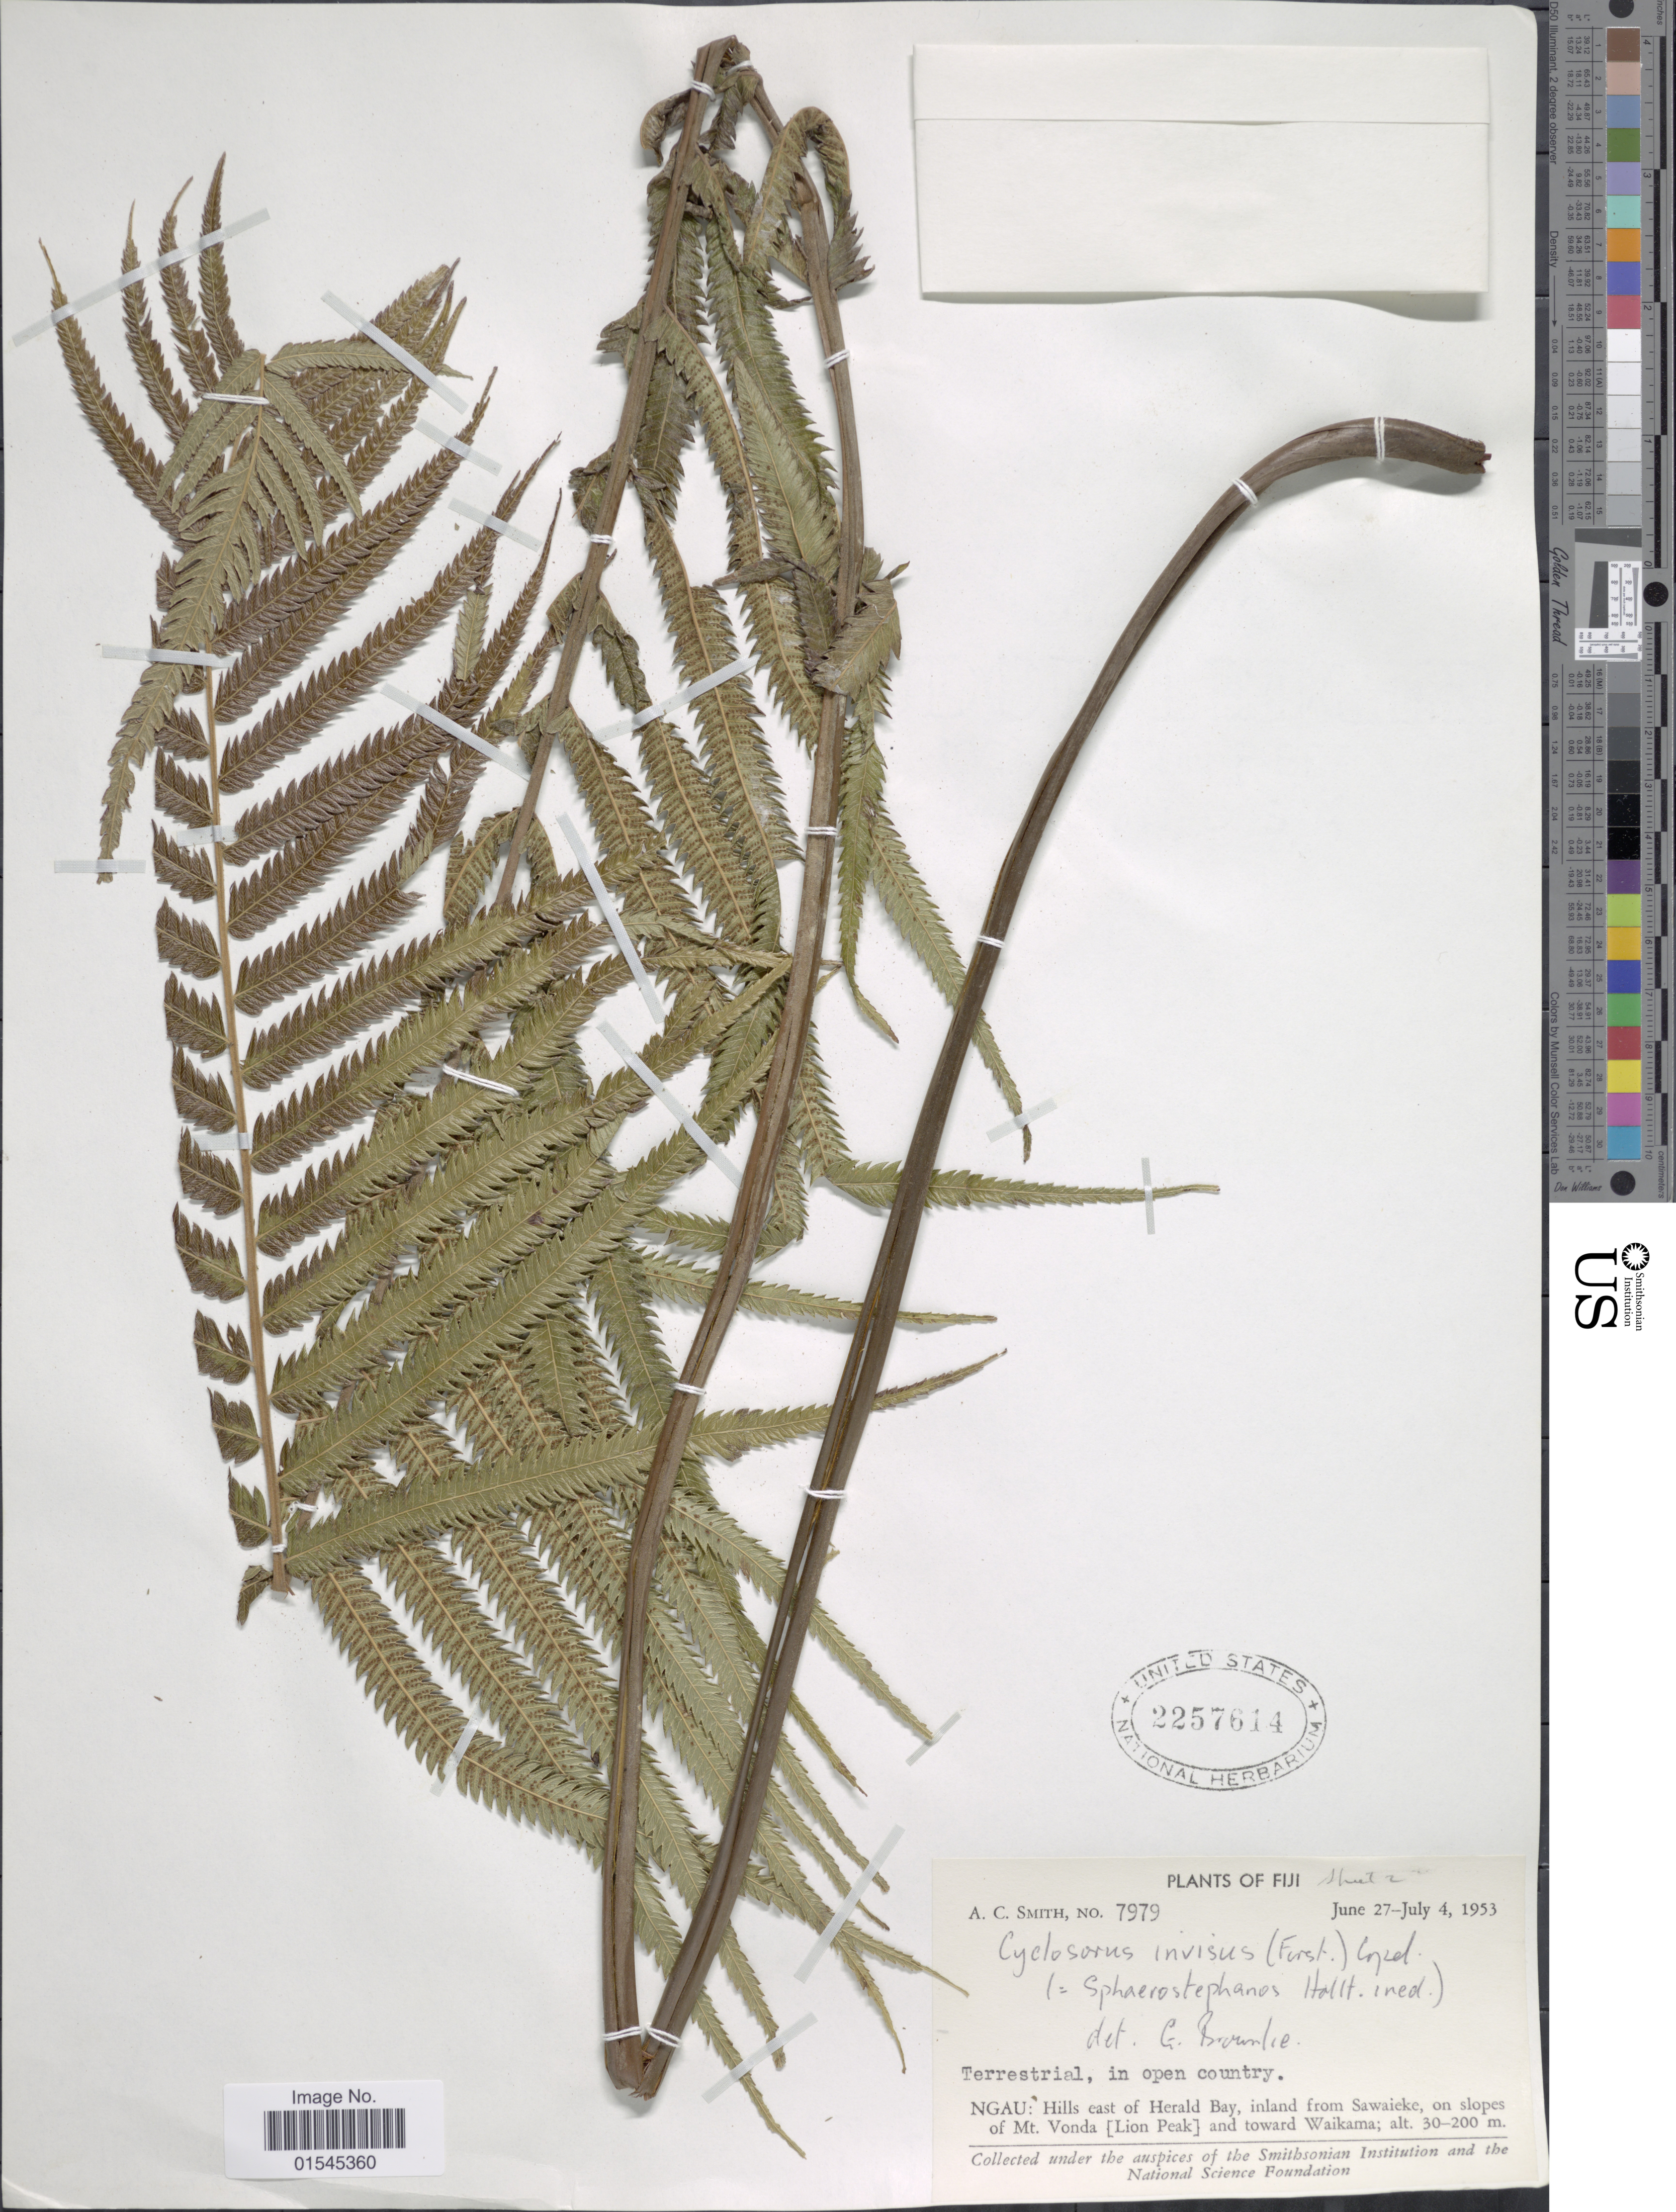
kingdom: Plantae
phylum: Tracheophyta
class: Polypodiopsida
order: Polypodiales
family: Thelypteridaceae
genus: Sphaerostephanos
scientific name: Sphaerostephanos invisus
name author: (G. Forst.) Holttum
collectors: A. C. Smith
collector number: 7979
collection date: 1953-06-27/1953-07-04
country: Fiji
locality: Ngau: Hills east Herald Bay, inlnad from Sawaieke, om slope of Mt. Vonda (Lion Peak) and toward Waikama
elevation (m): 30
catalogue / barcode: US 2257614